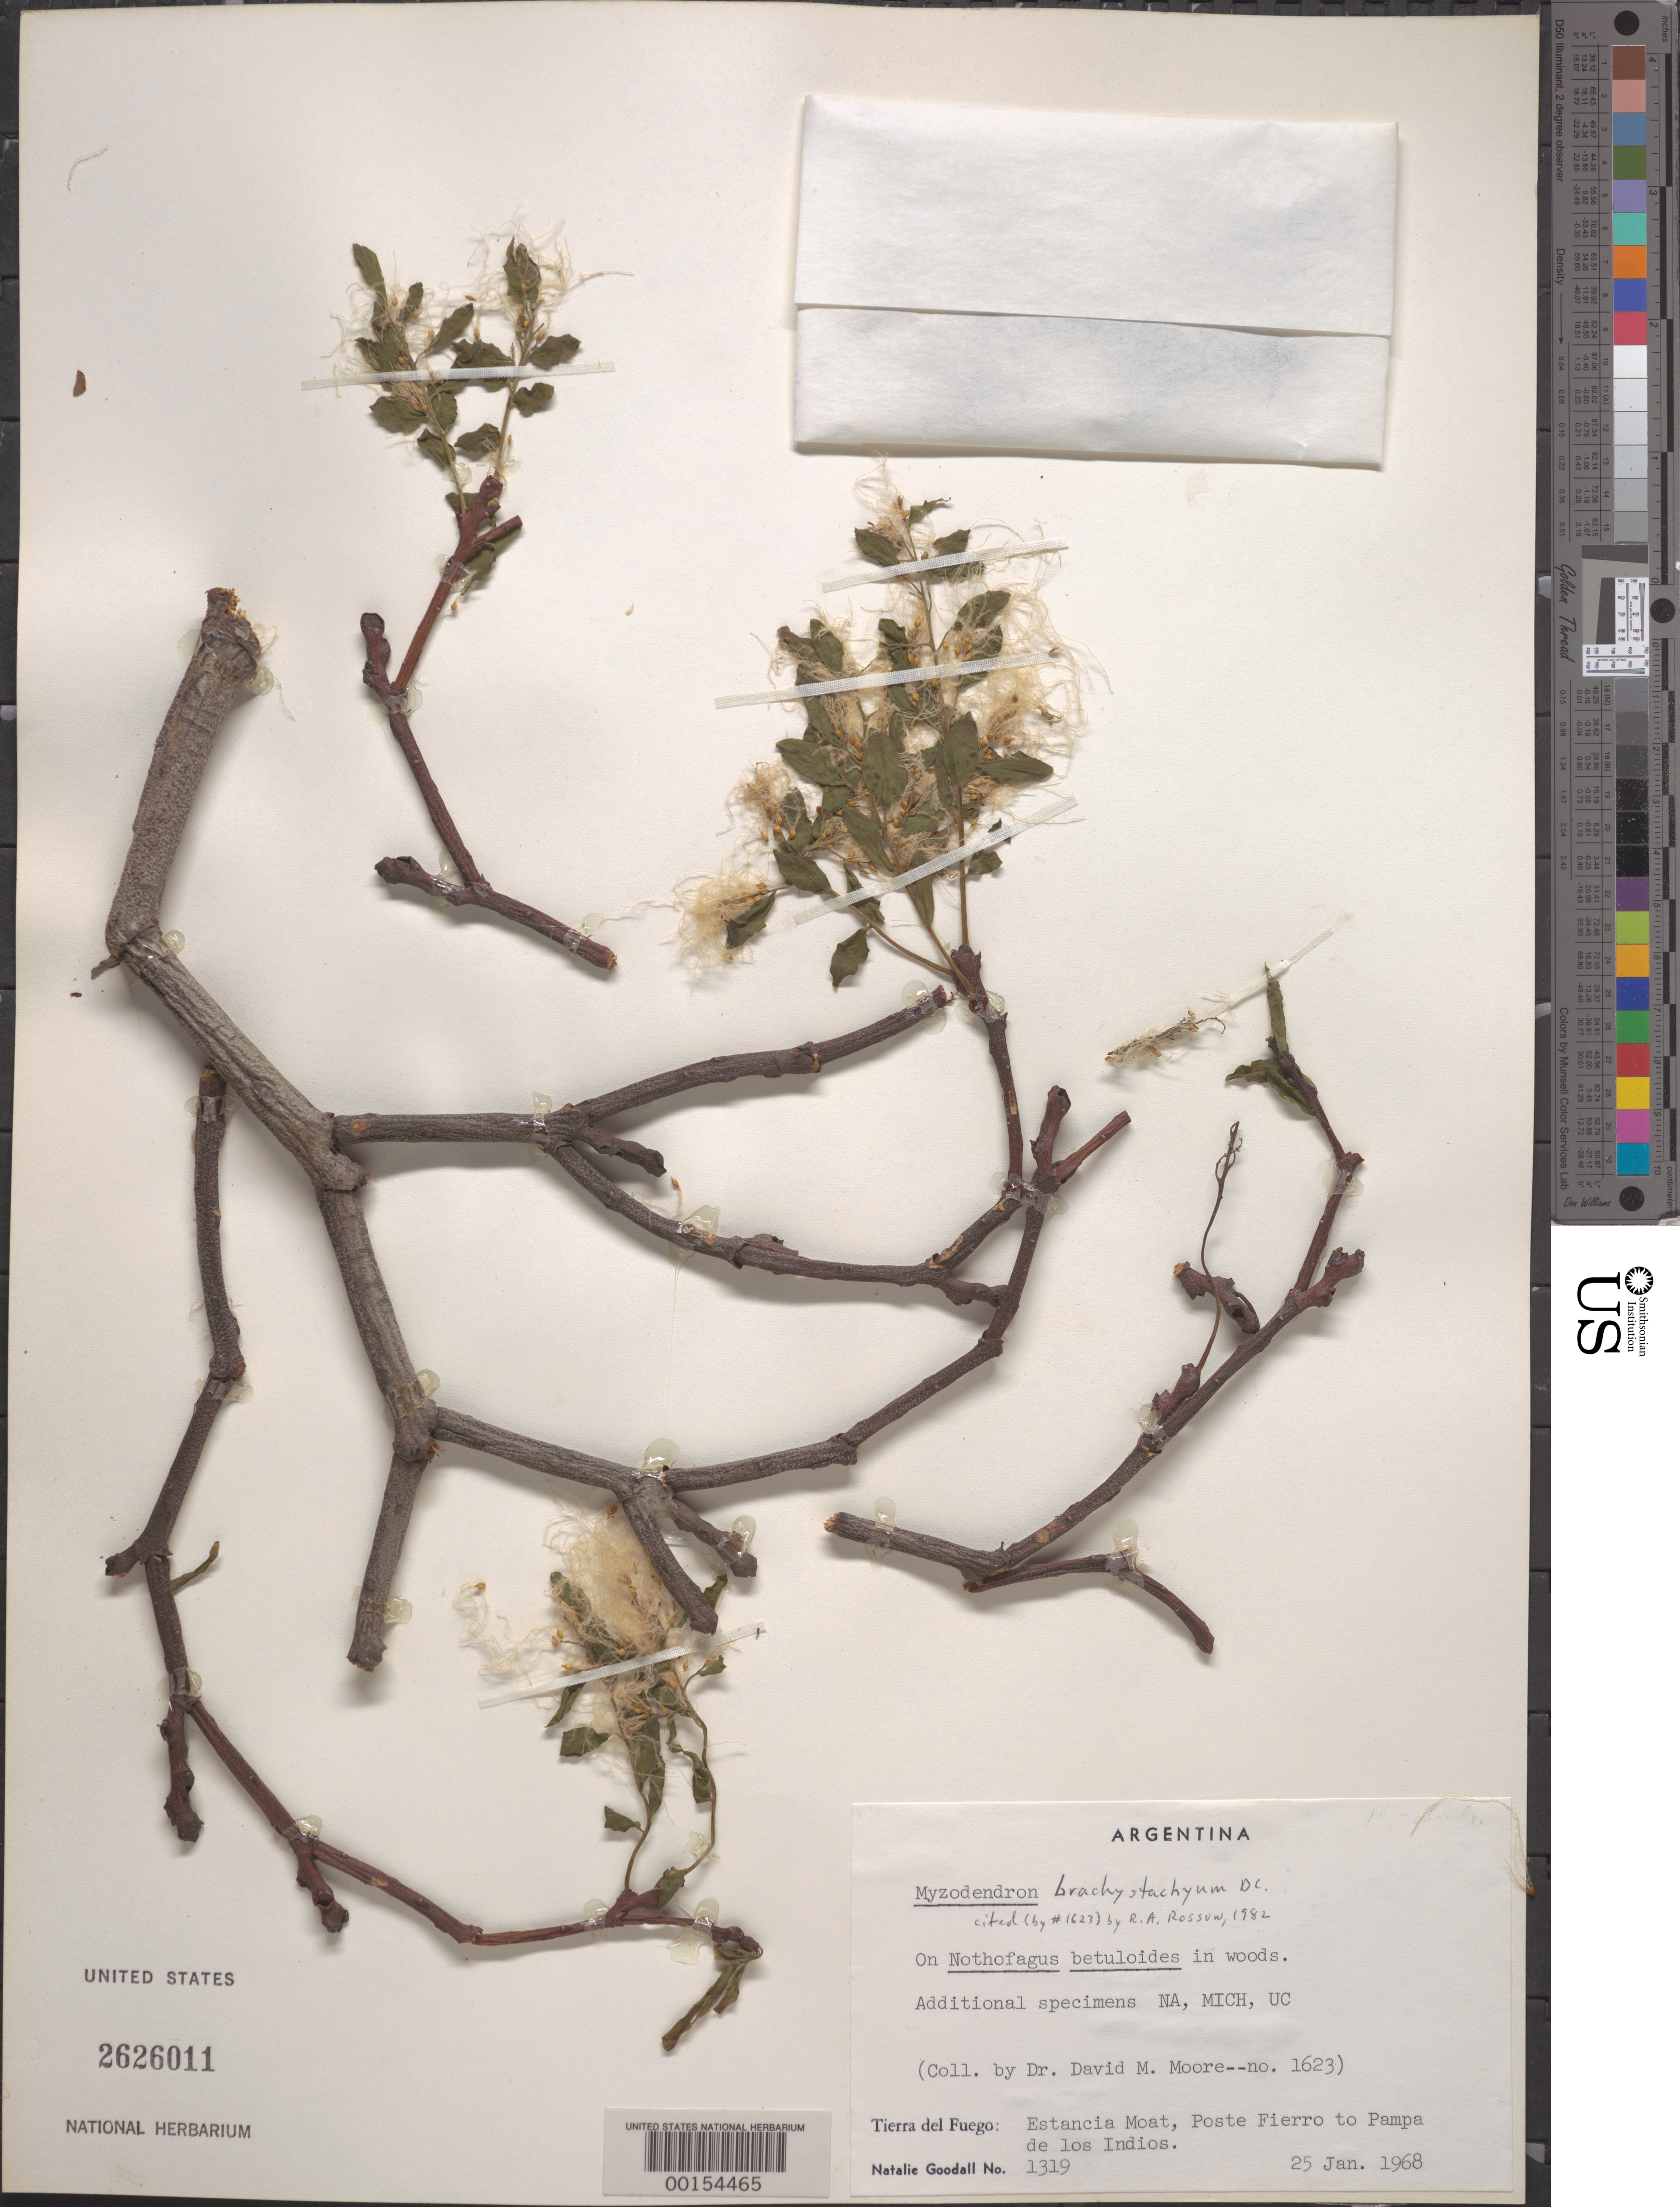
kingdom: Plantae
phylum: Tracheophyta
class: Magnoliopsida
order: Santalales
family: Misodendraceae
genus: Misodendrum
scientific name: Misodendrum brachystachyum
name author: DC.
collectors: D. Moore & N. Goodall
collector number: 1623/1319?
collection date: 1968-01-25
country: Argentina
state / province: Tierra del Fuego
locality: Estancia Moat, Poste Fierro to Pampa de los Indios.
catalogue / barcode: US 2626011